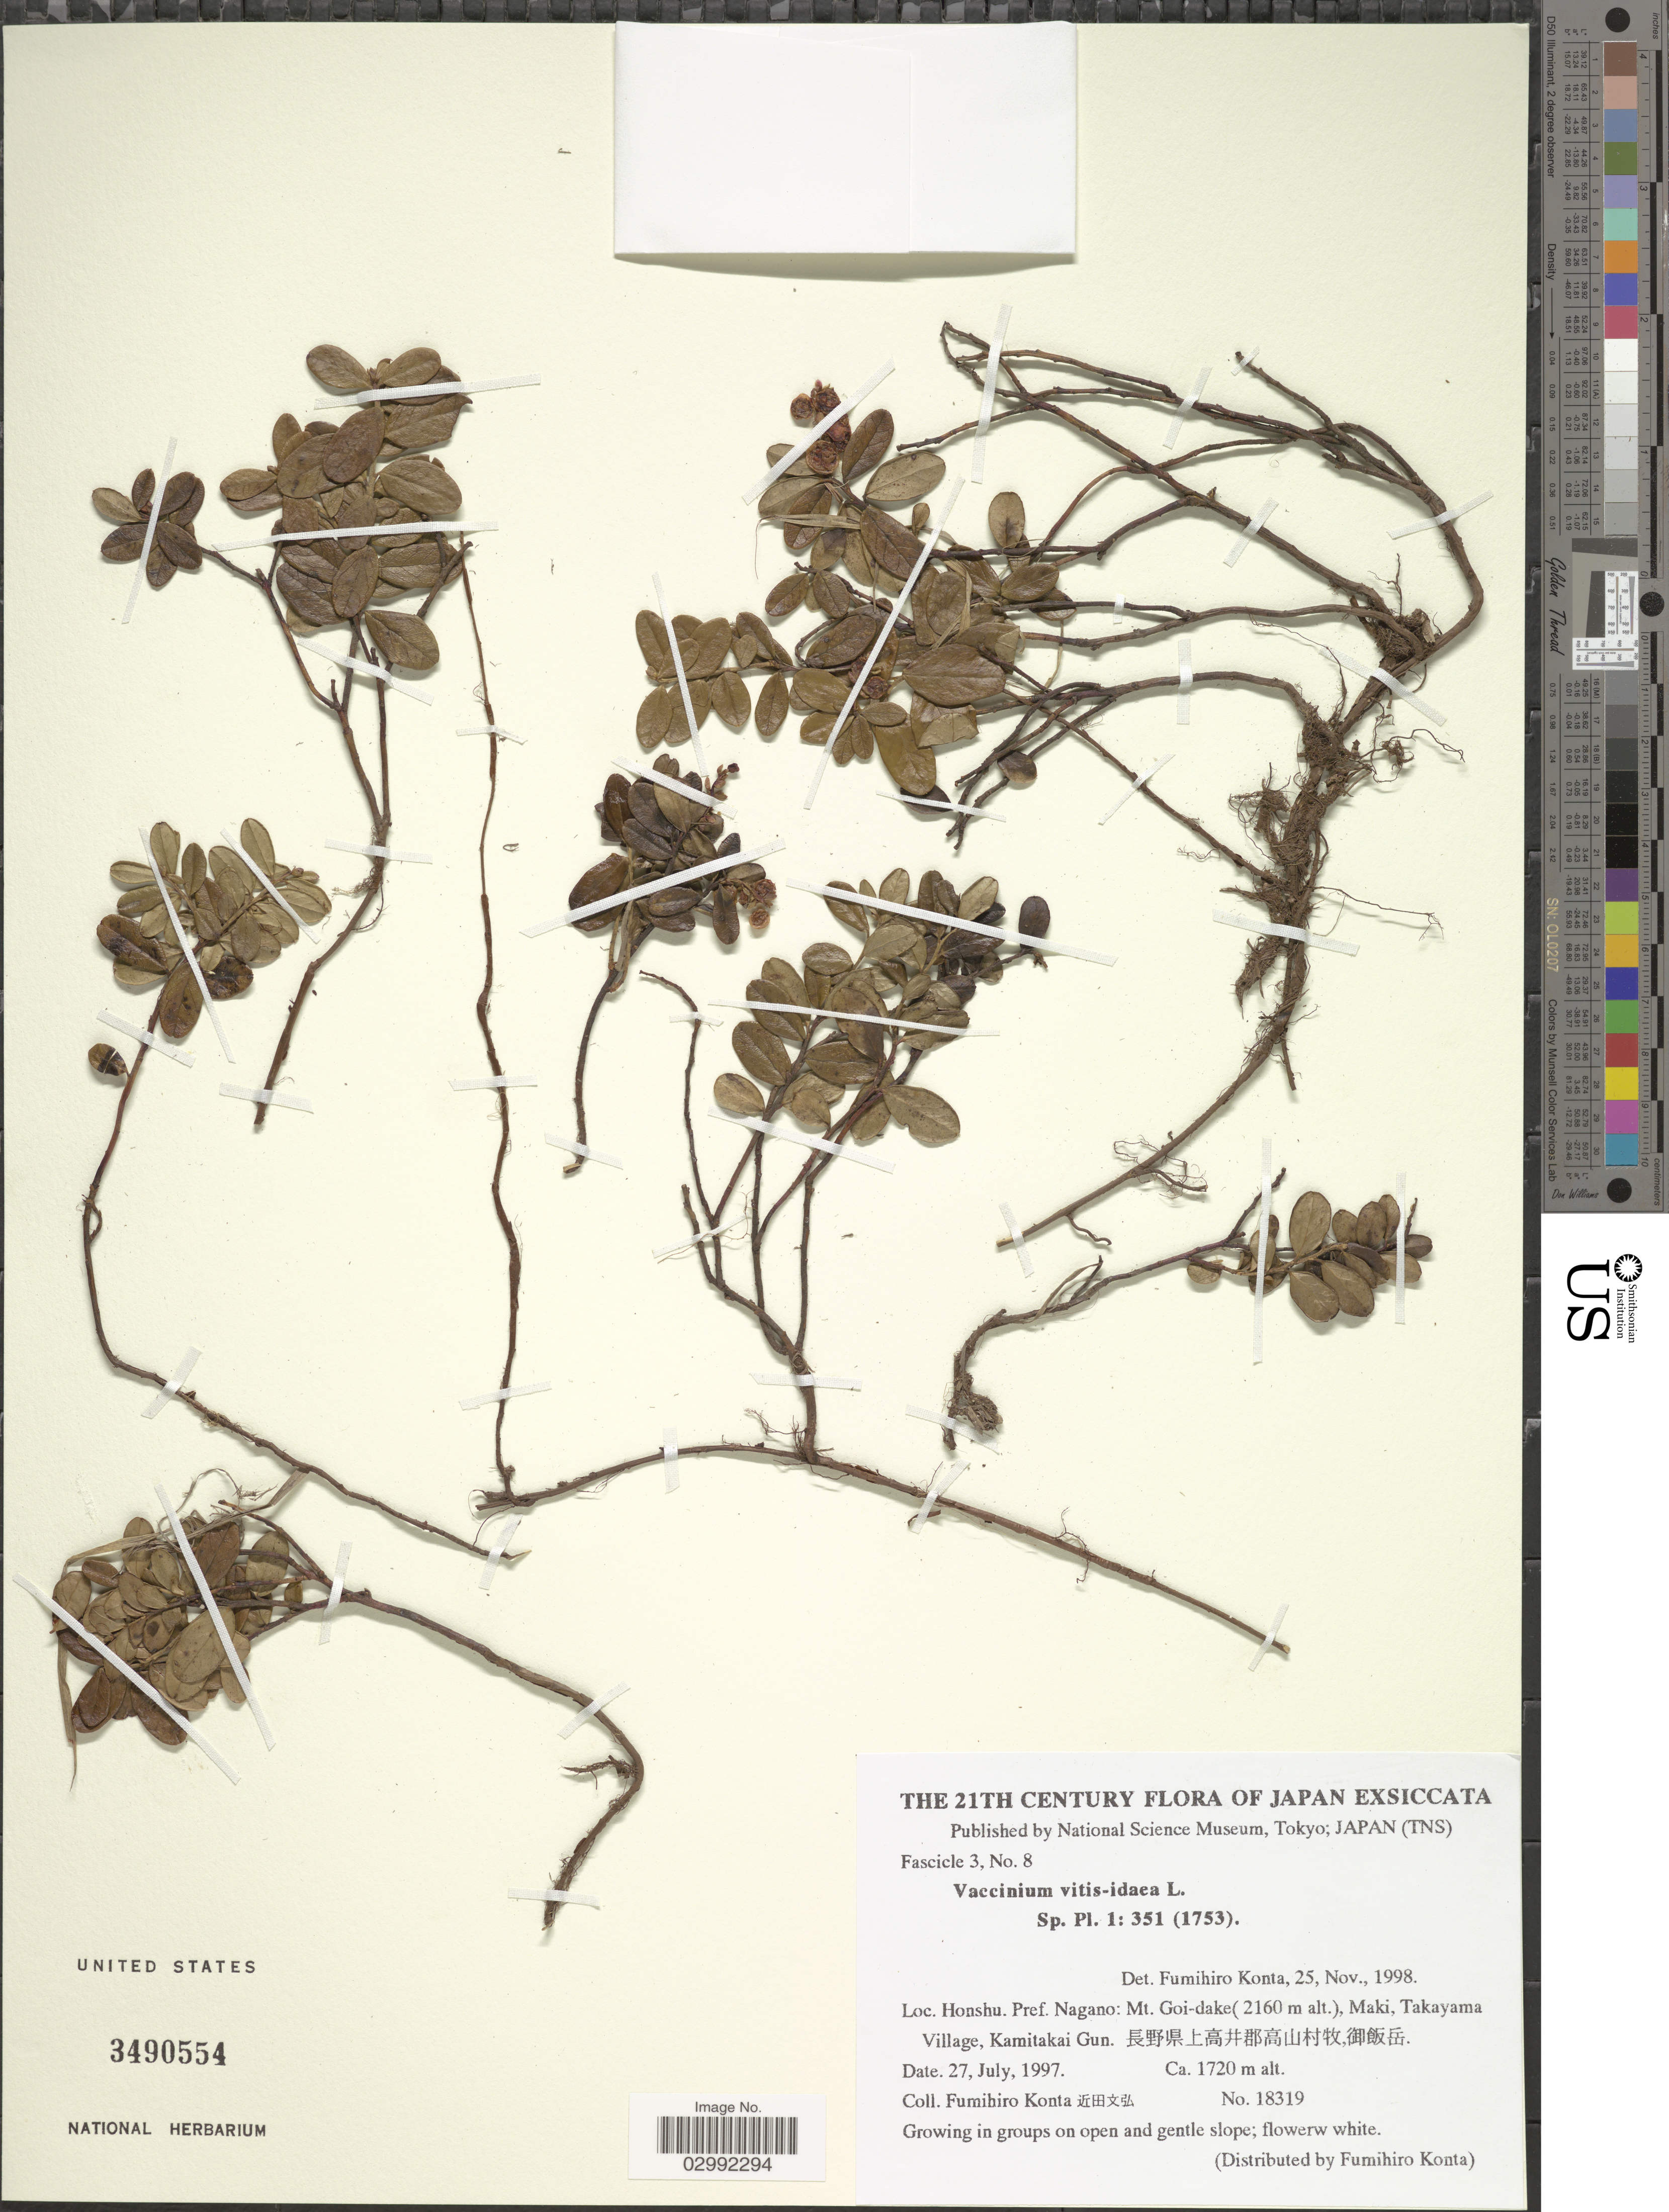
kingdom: Plantae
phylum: Tracheophyta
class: Magnoliopsida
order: Ericales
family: Ericaceae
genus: Vaccinium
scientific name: Vaccinium vitis-idaea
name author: L.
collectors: F. Konta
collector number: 18319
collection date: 1997-07-27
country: Japan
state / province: Nagano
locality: Honshu. Pref. Nagano: Mt. Goi-dake, Maki, Takayama Village, Kamitakai Gun. X.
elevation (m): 1720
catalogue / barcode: US 3490554